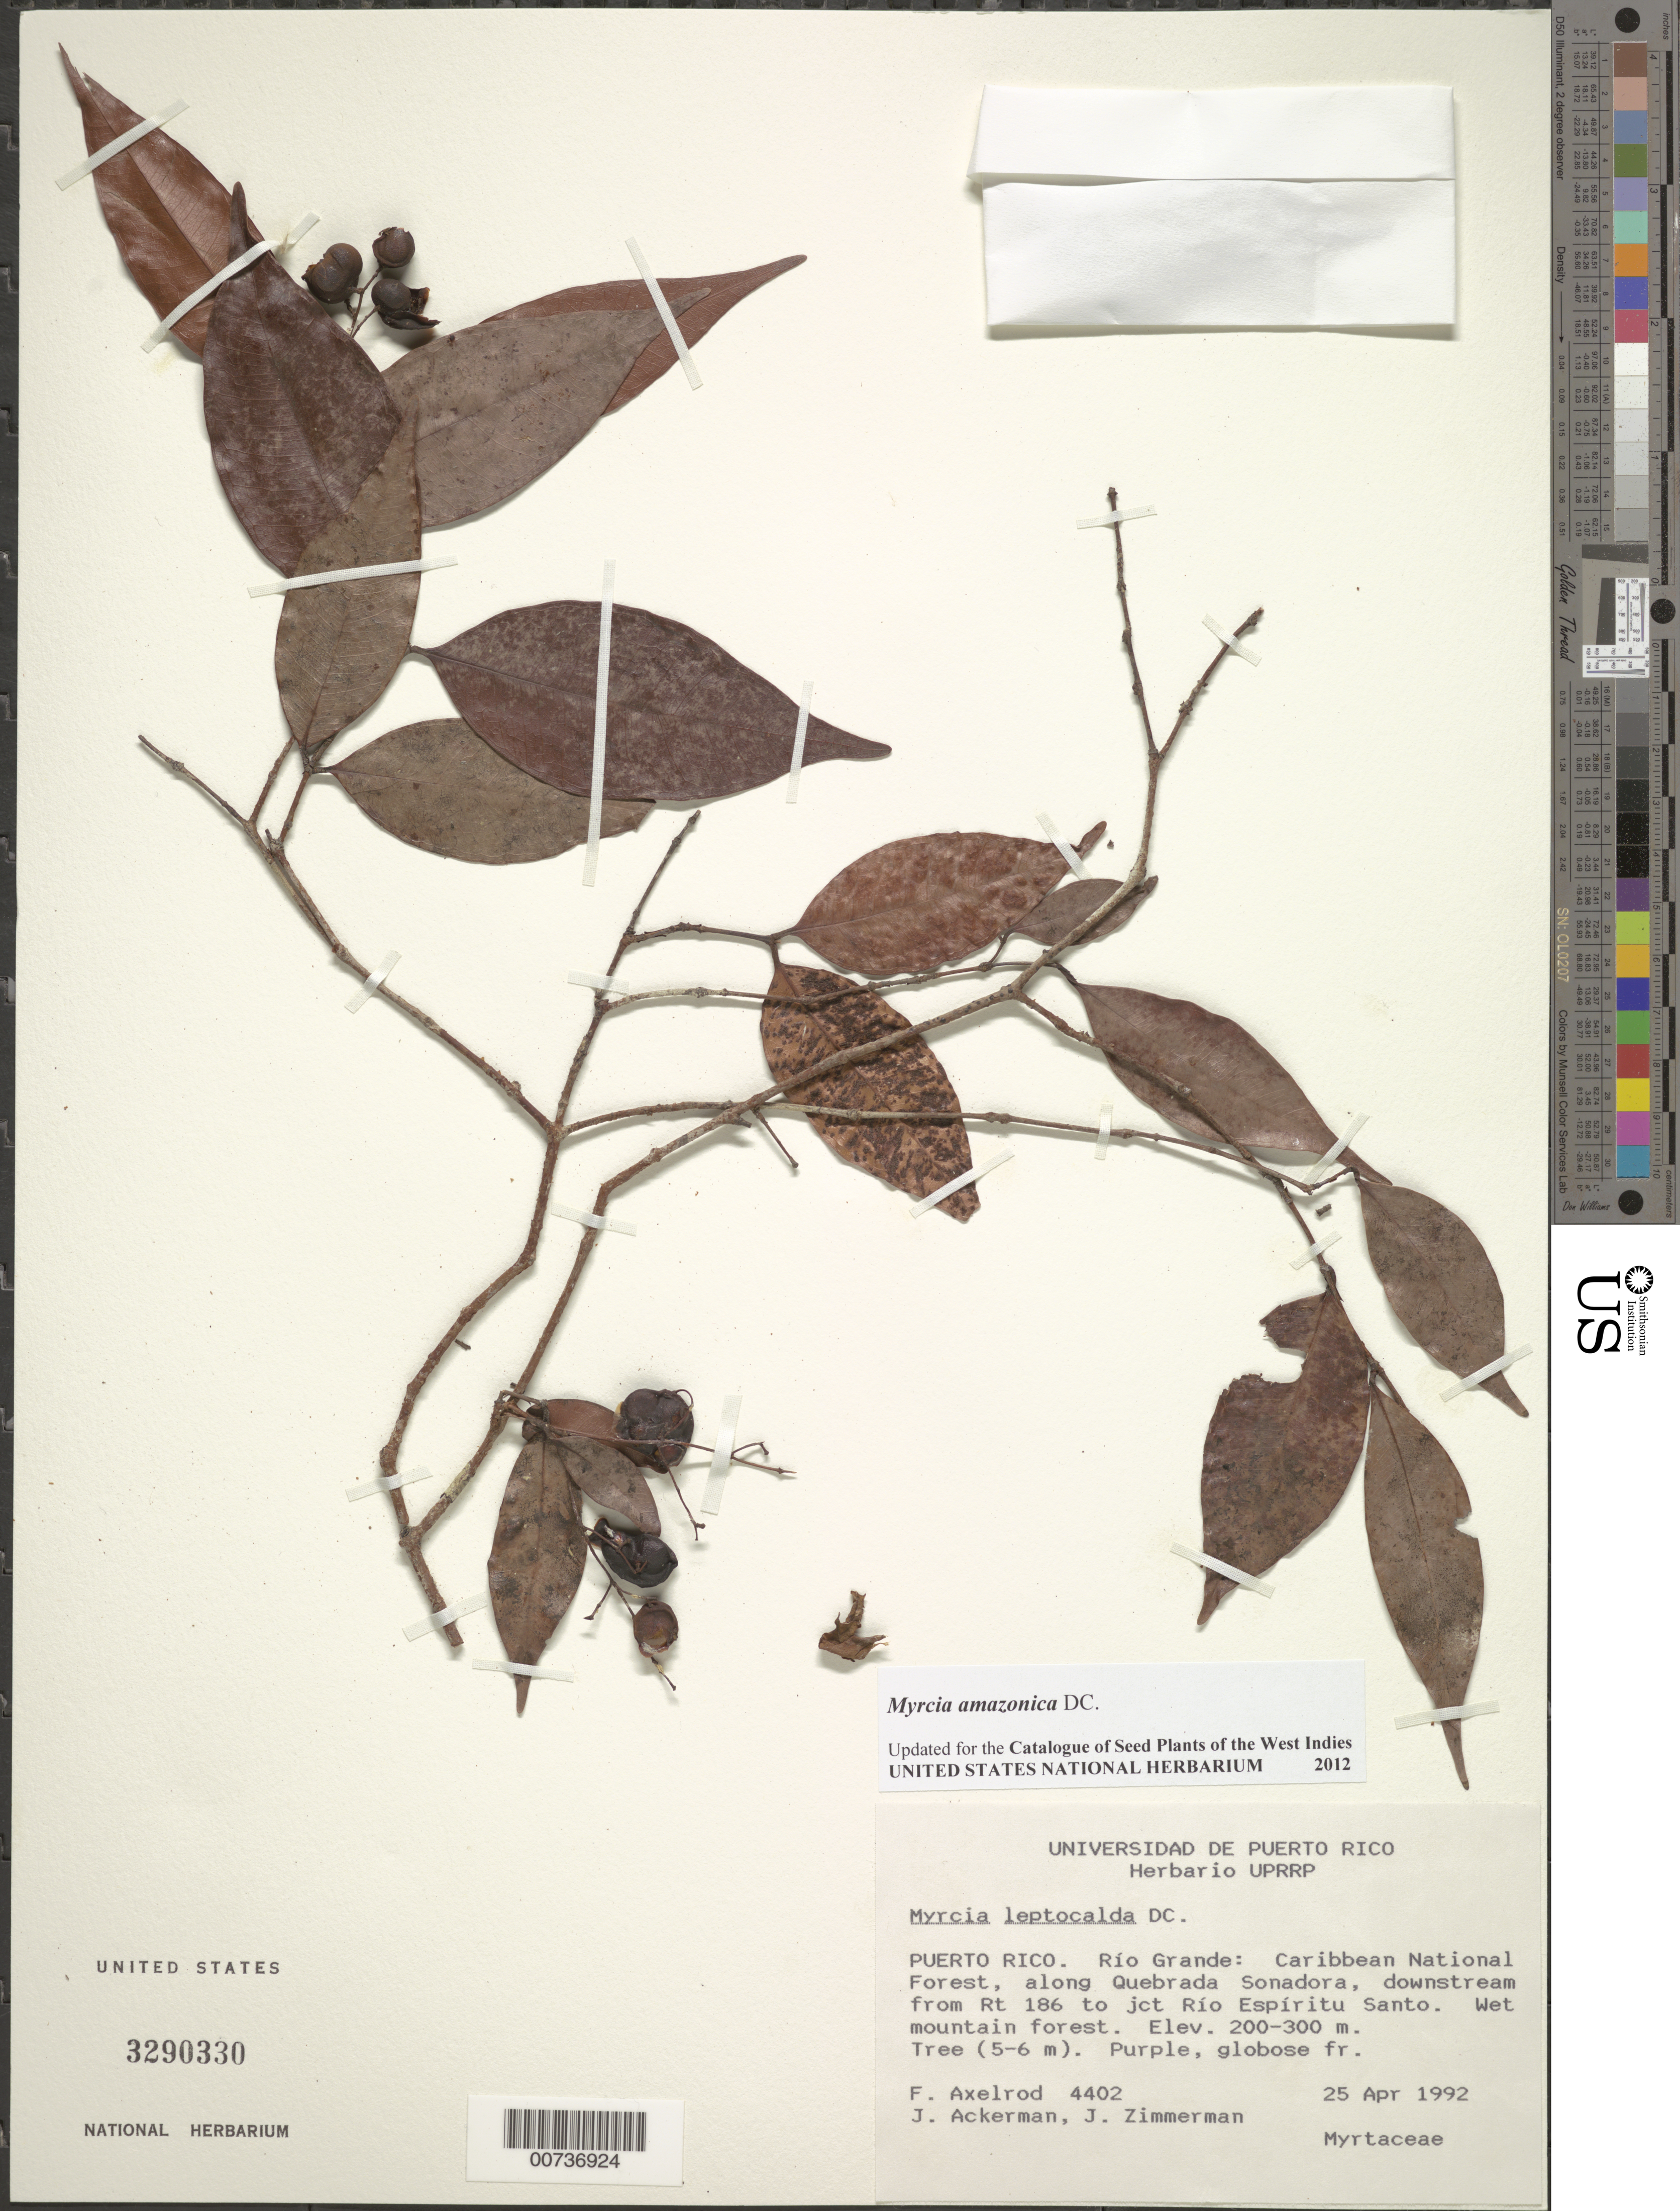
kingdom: Plantae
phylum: Tracheophyta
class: Magnoliopsida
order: Myrtales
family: Myrtaceae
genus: Myrcia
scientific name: Myrcia amazonica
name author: DC.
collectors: F. S. Axelrod, J. Ackerman & J. Zimmerman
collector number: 4402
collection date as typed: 25 Apr 1992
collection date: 1992-04-25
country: Puerto Rico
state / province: Río Grande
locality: Río Grande: Caribbean National Forest, along Quebrada Sonadora, downstream from RT 186 to jct Río Espiritu Santo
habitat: Wet mountain forest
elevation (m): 200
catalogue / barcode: US 3290330